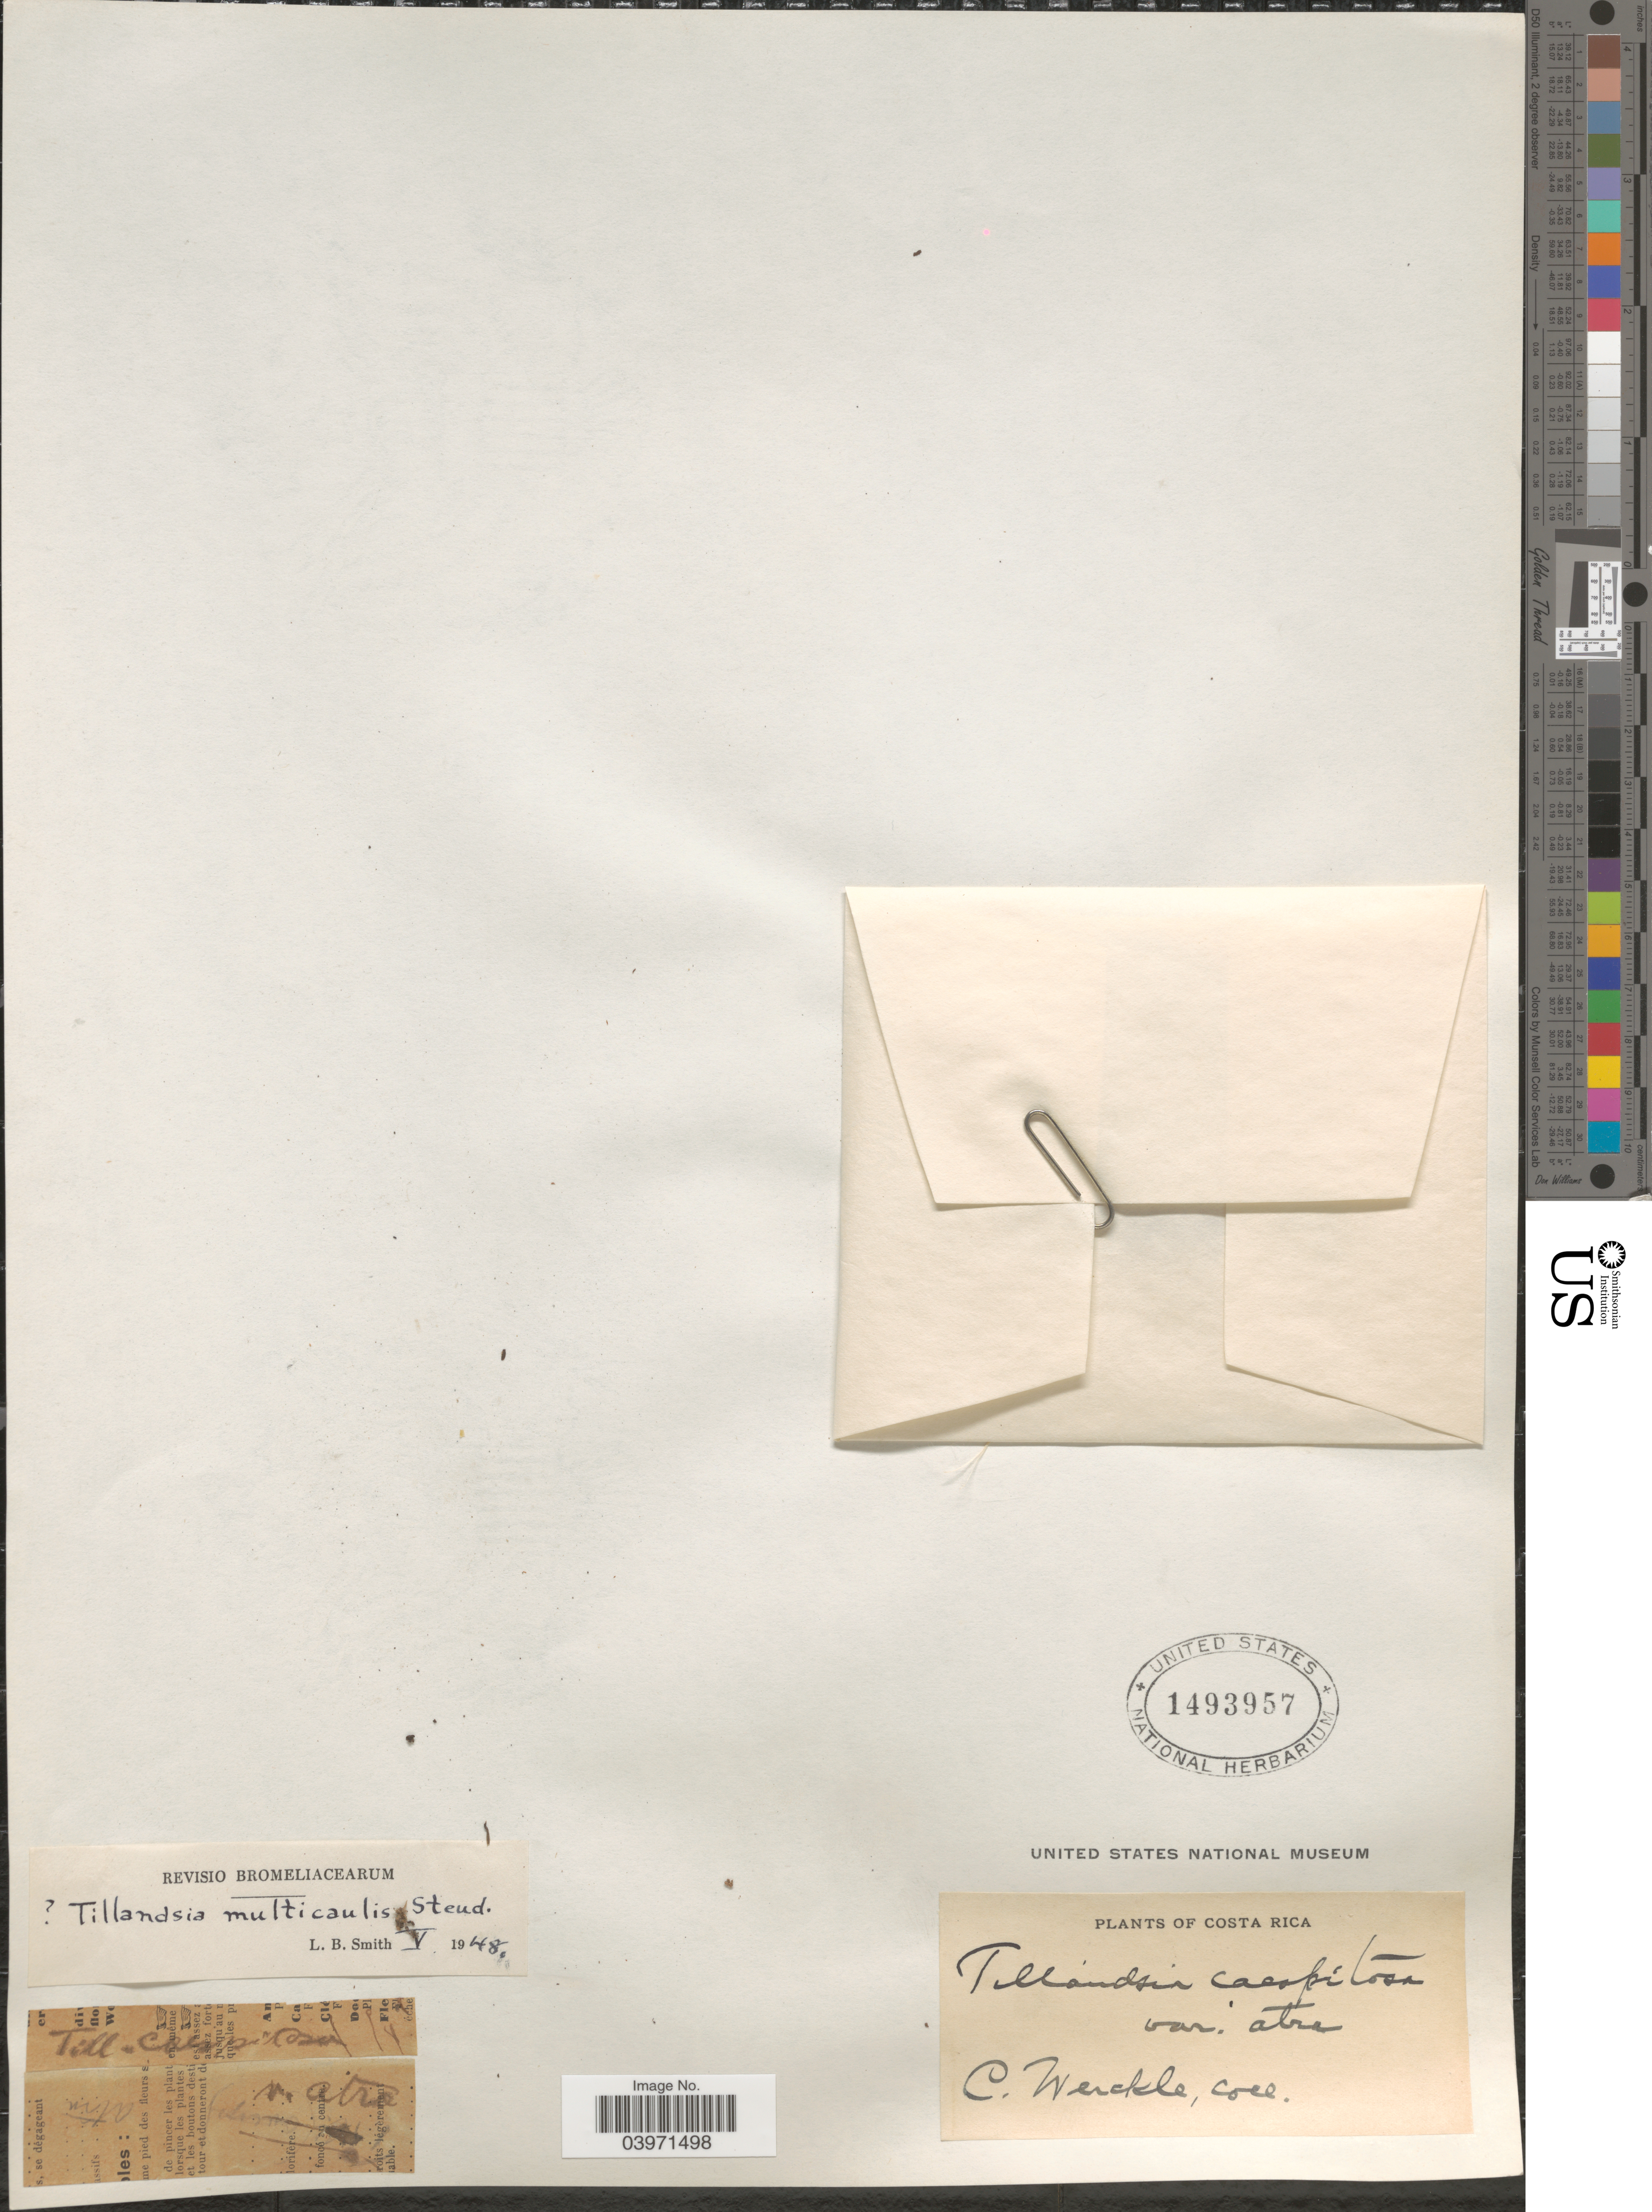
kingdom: Plantae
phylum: Tracheophyta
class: Liliopsida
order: Poales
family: Bromeliaceae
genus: Tillandsia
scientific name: Tillandsia multicaulis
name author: Steud.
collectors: C. Wercklé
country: Costa Rica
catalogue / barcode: US 1493957